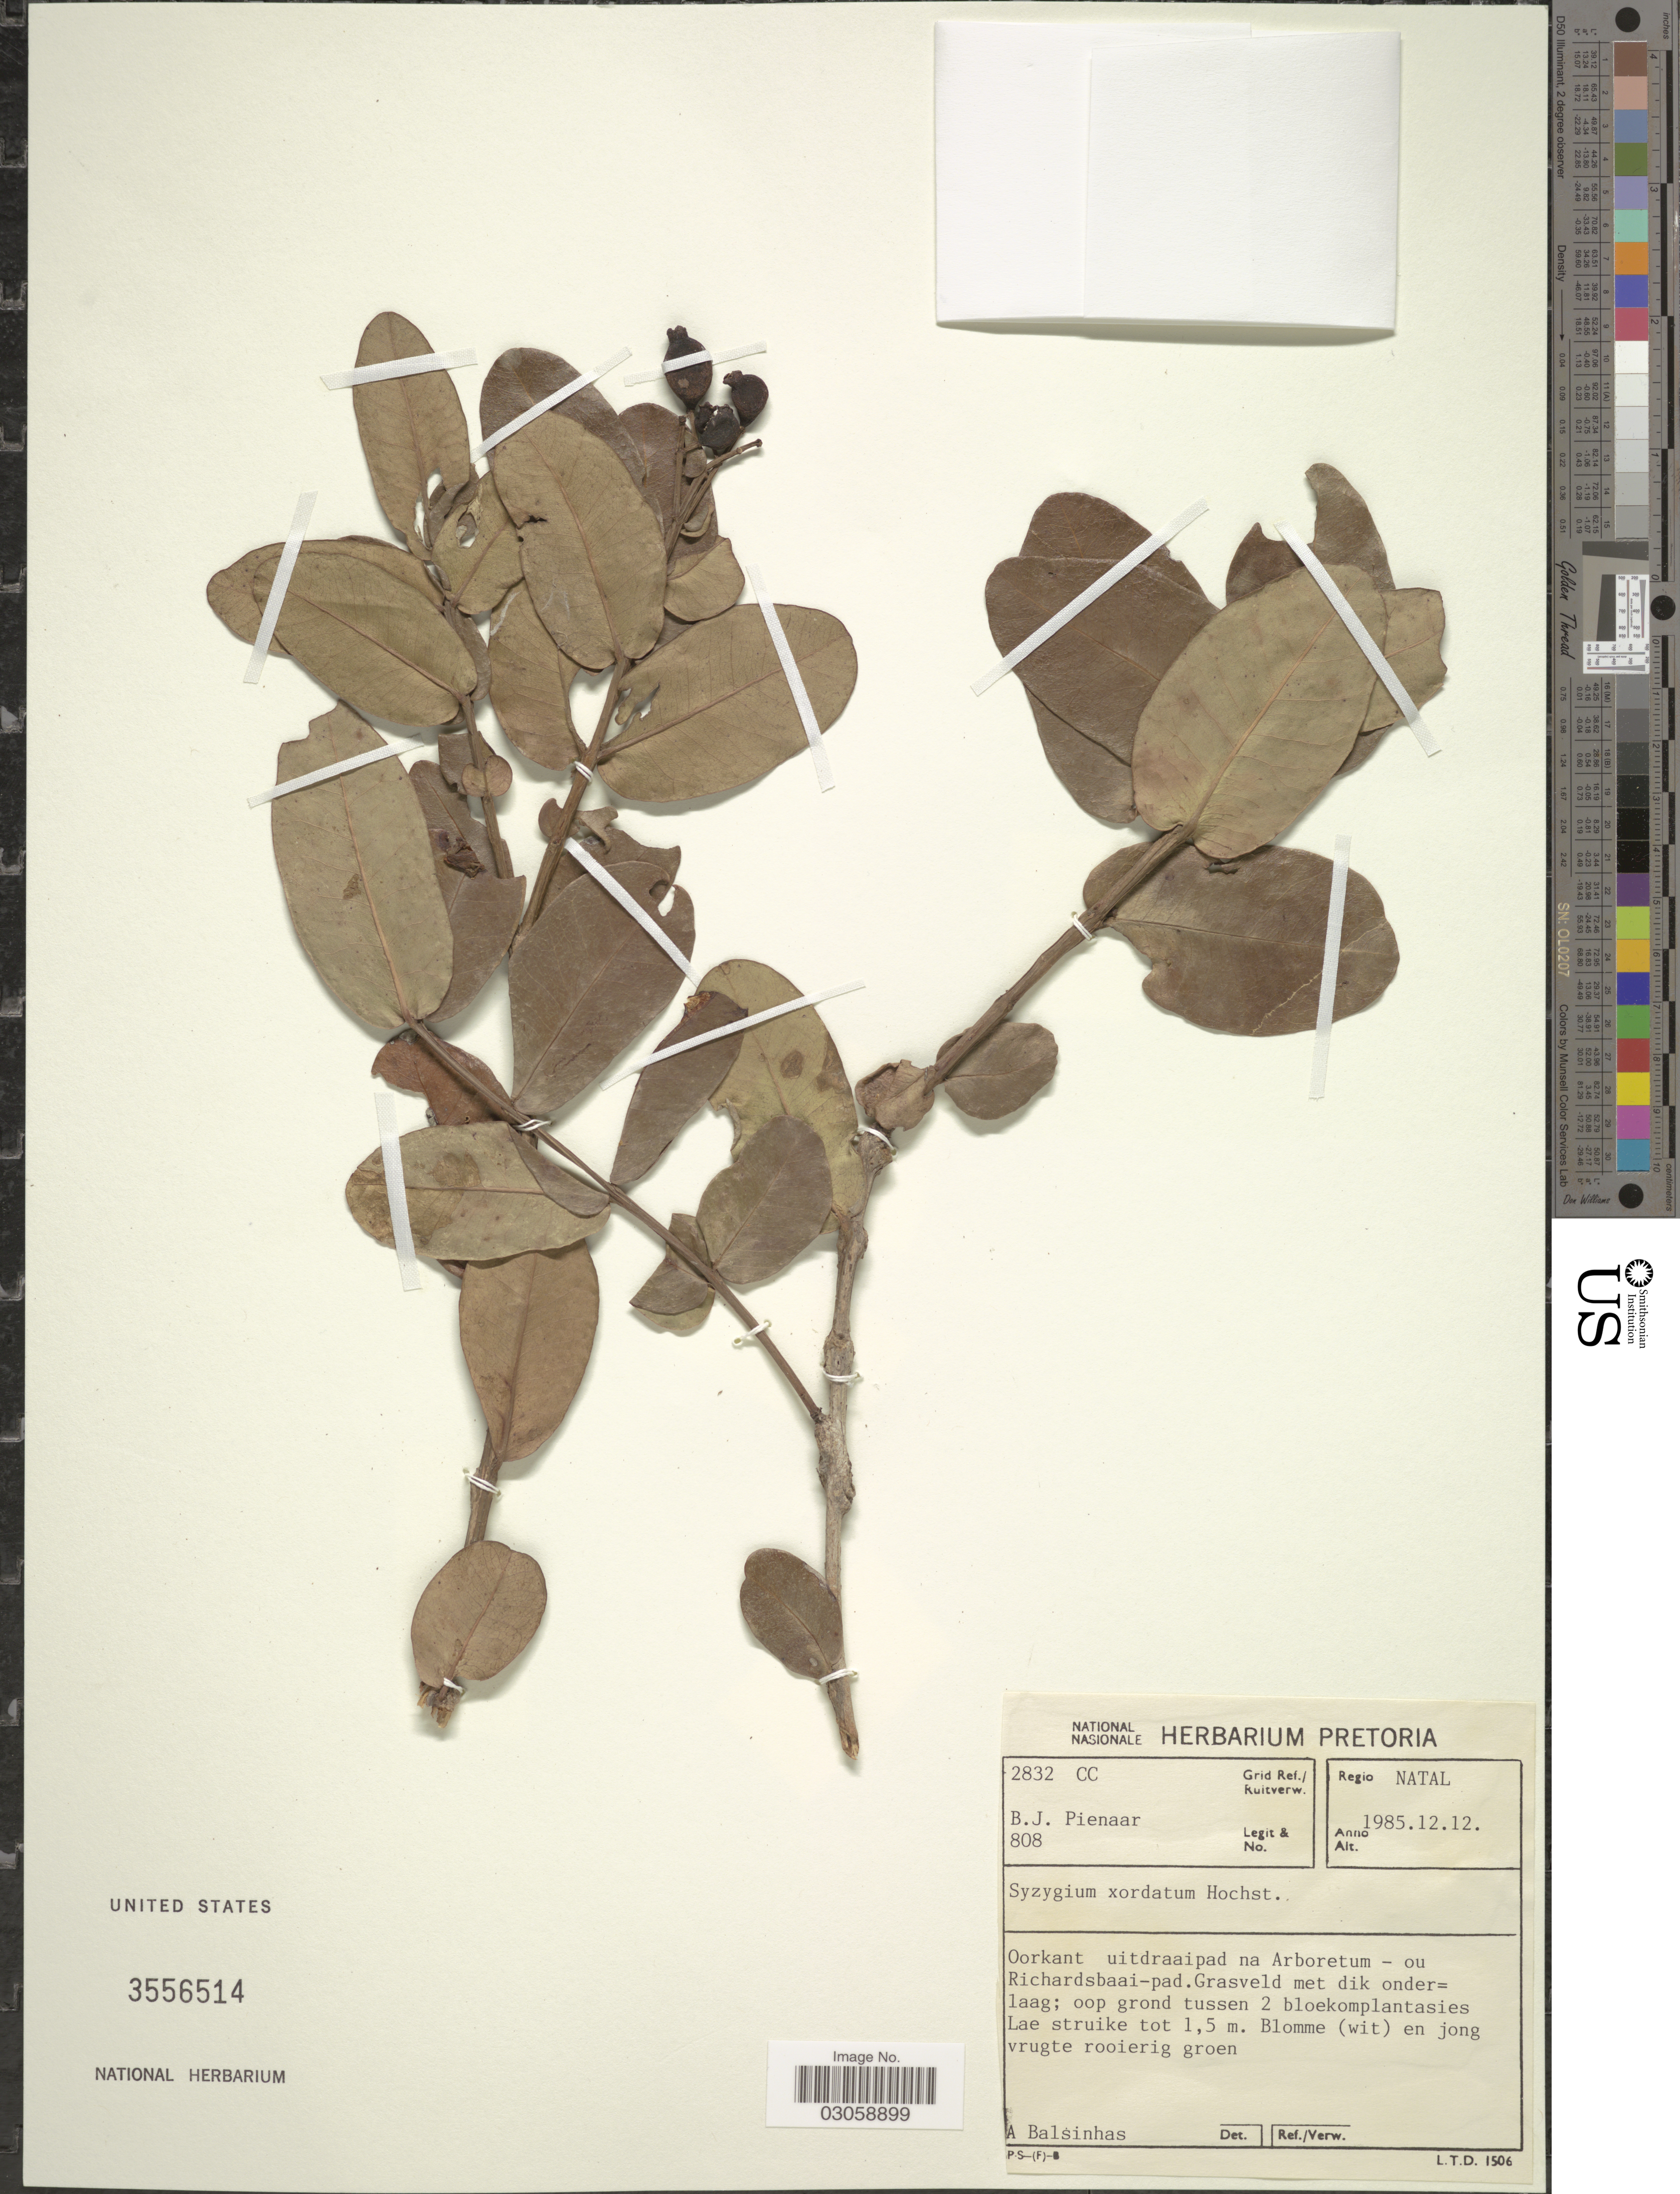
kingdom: Plantae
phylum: Tracheophyta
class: Magnoliopsida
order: Myrtales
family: Myrtaceae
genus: Syzygium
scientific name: Syzygium cordatum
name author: Hochst. ex Krauss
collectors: B. Pienaar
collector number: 808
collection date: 1985-12-12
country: South Africa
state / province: KwaZulu-Natal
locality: Regio Natal, Grid Ref./Ruitverw. 2832 CC, Oorkant uitdraaipad na Arboretum - ou Richardsbaai-pad.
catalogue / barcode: US 3556514